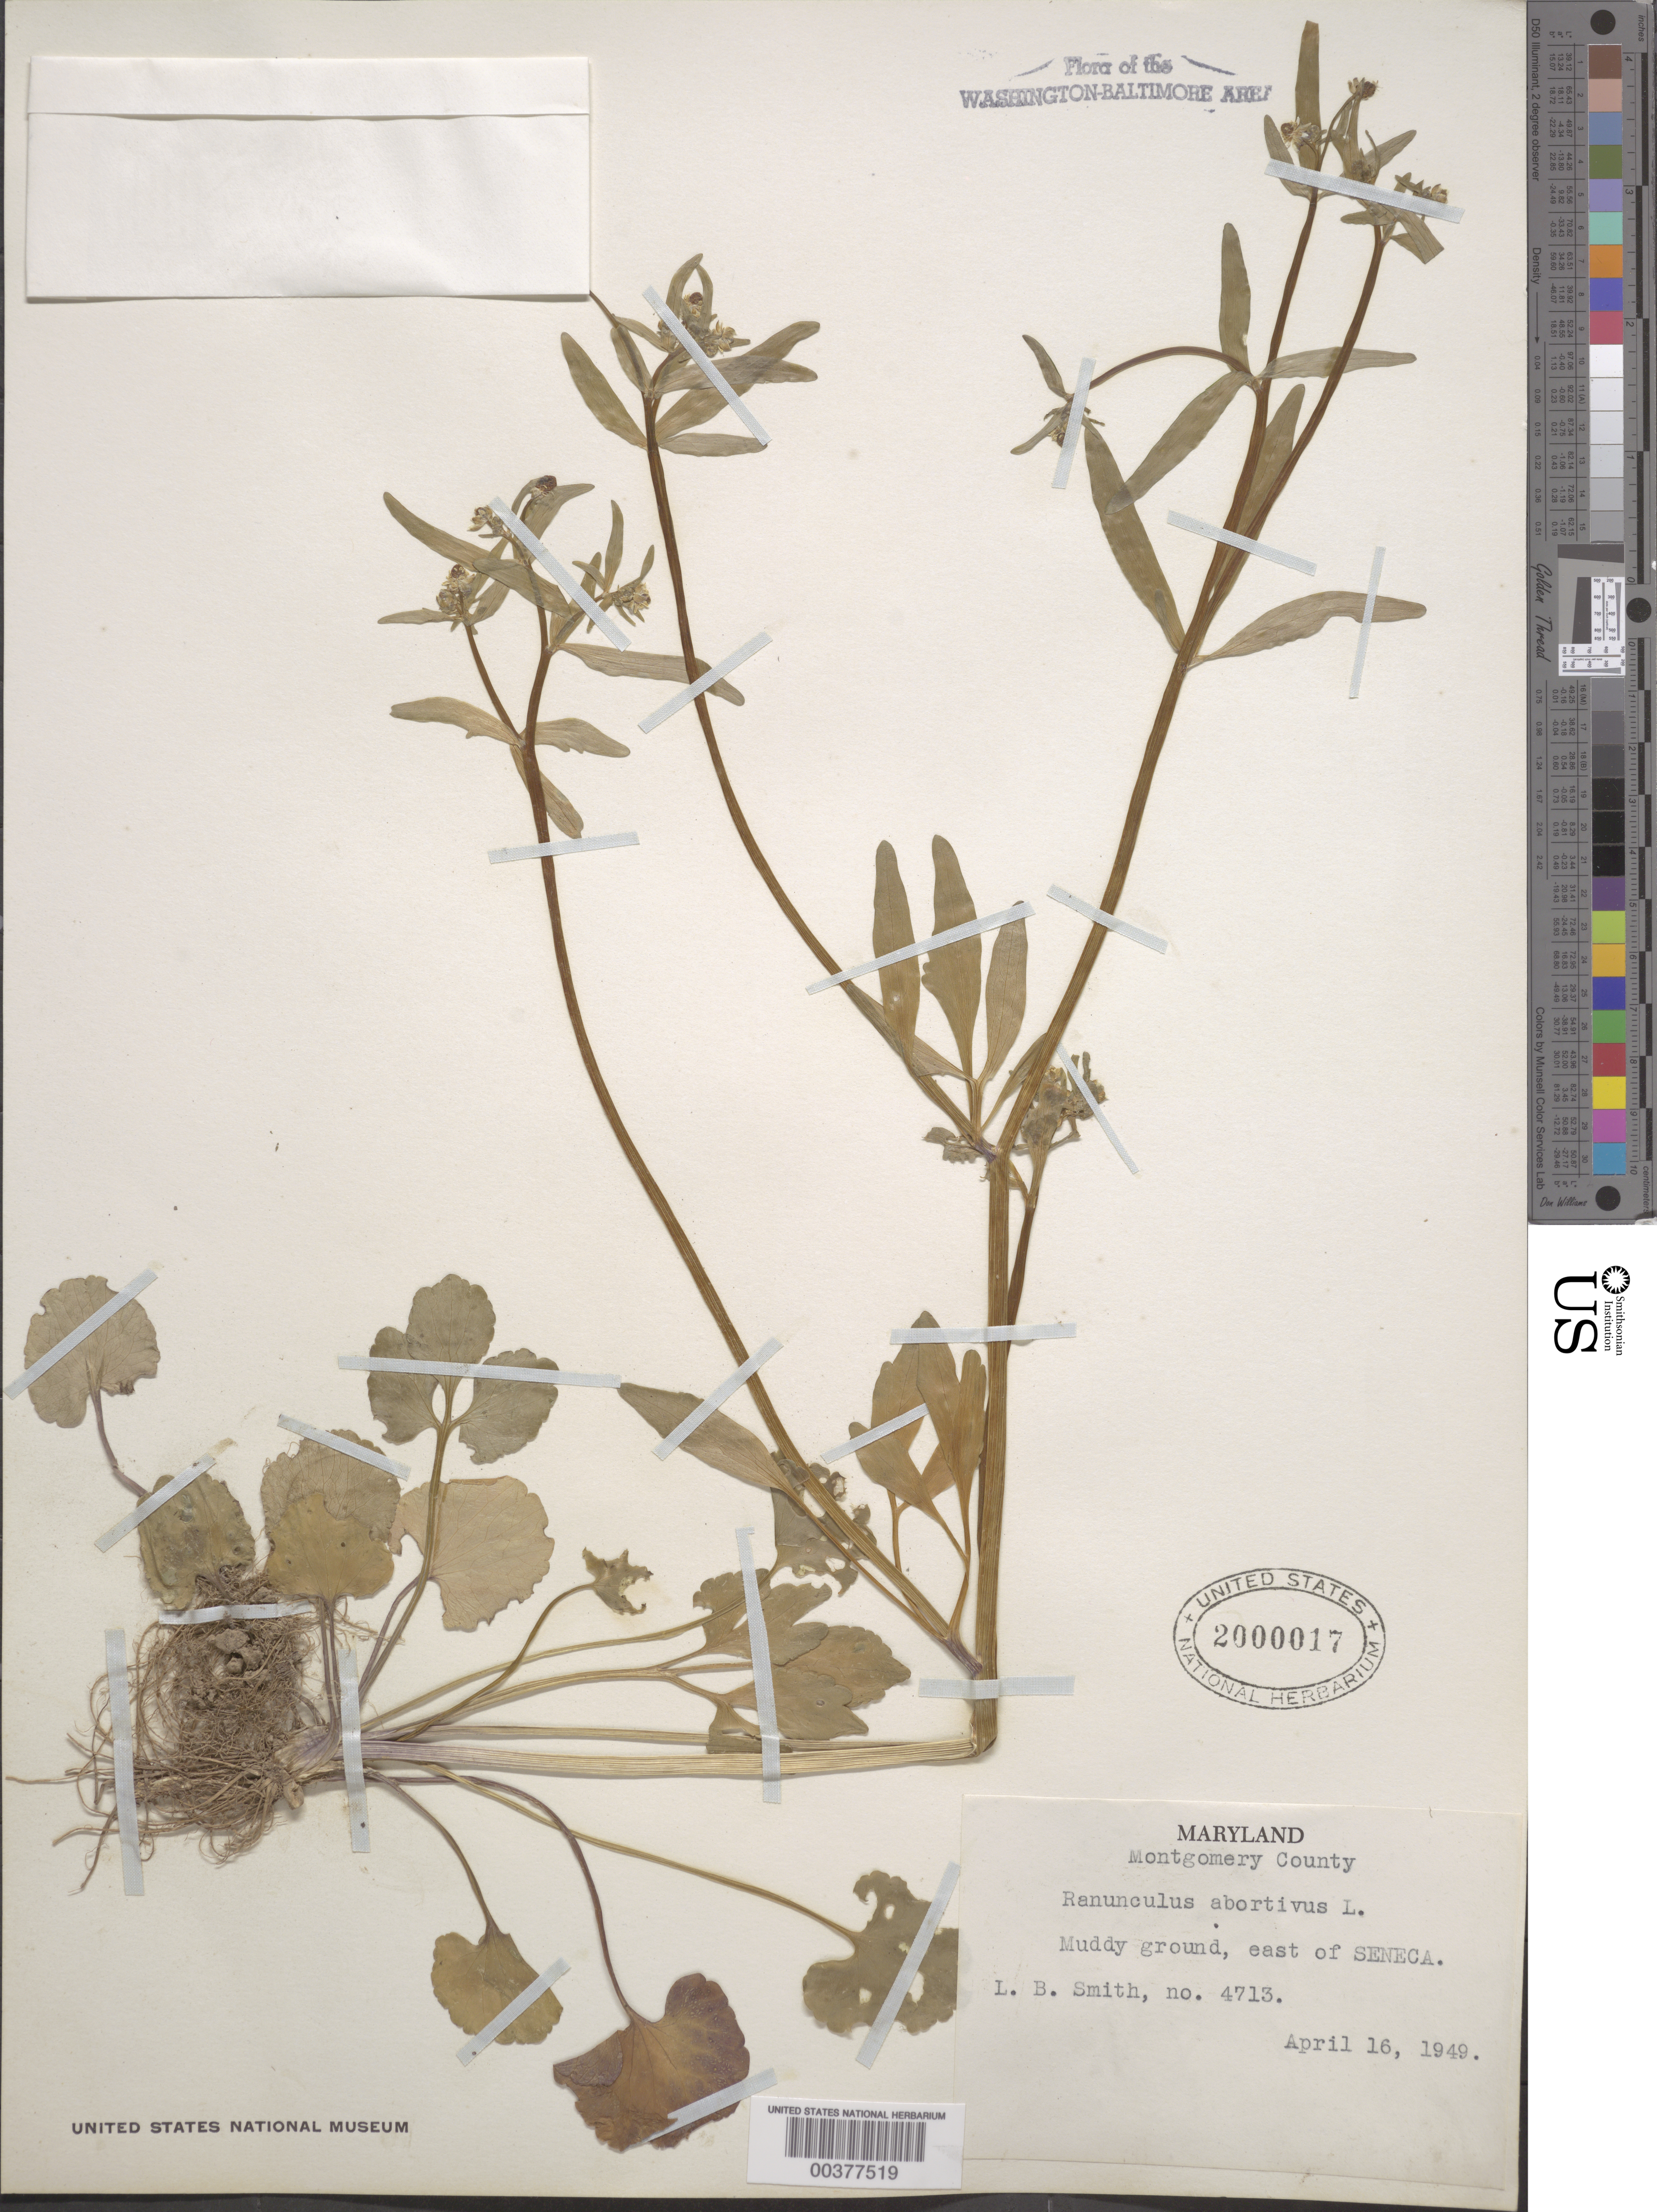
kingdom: Plantae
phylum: Tracheophyta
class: Magnoliopsida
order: Ranunculales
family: Ranunculaceae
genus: Ranunculus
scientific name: Ranunculus abortivus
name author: L.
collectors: L. Smith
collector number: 4713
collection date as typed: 16 Apr 1949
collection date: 1949-04-16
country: United States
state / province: Maryland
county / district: Montgomery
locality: East of Seneca C. & O. Canal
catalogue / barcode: US 2000017